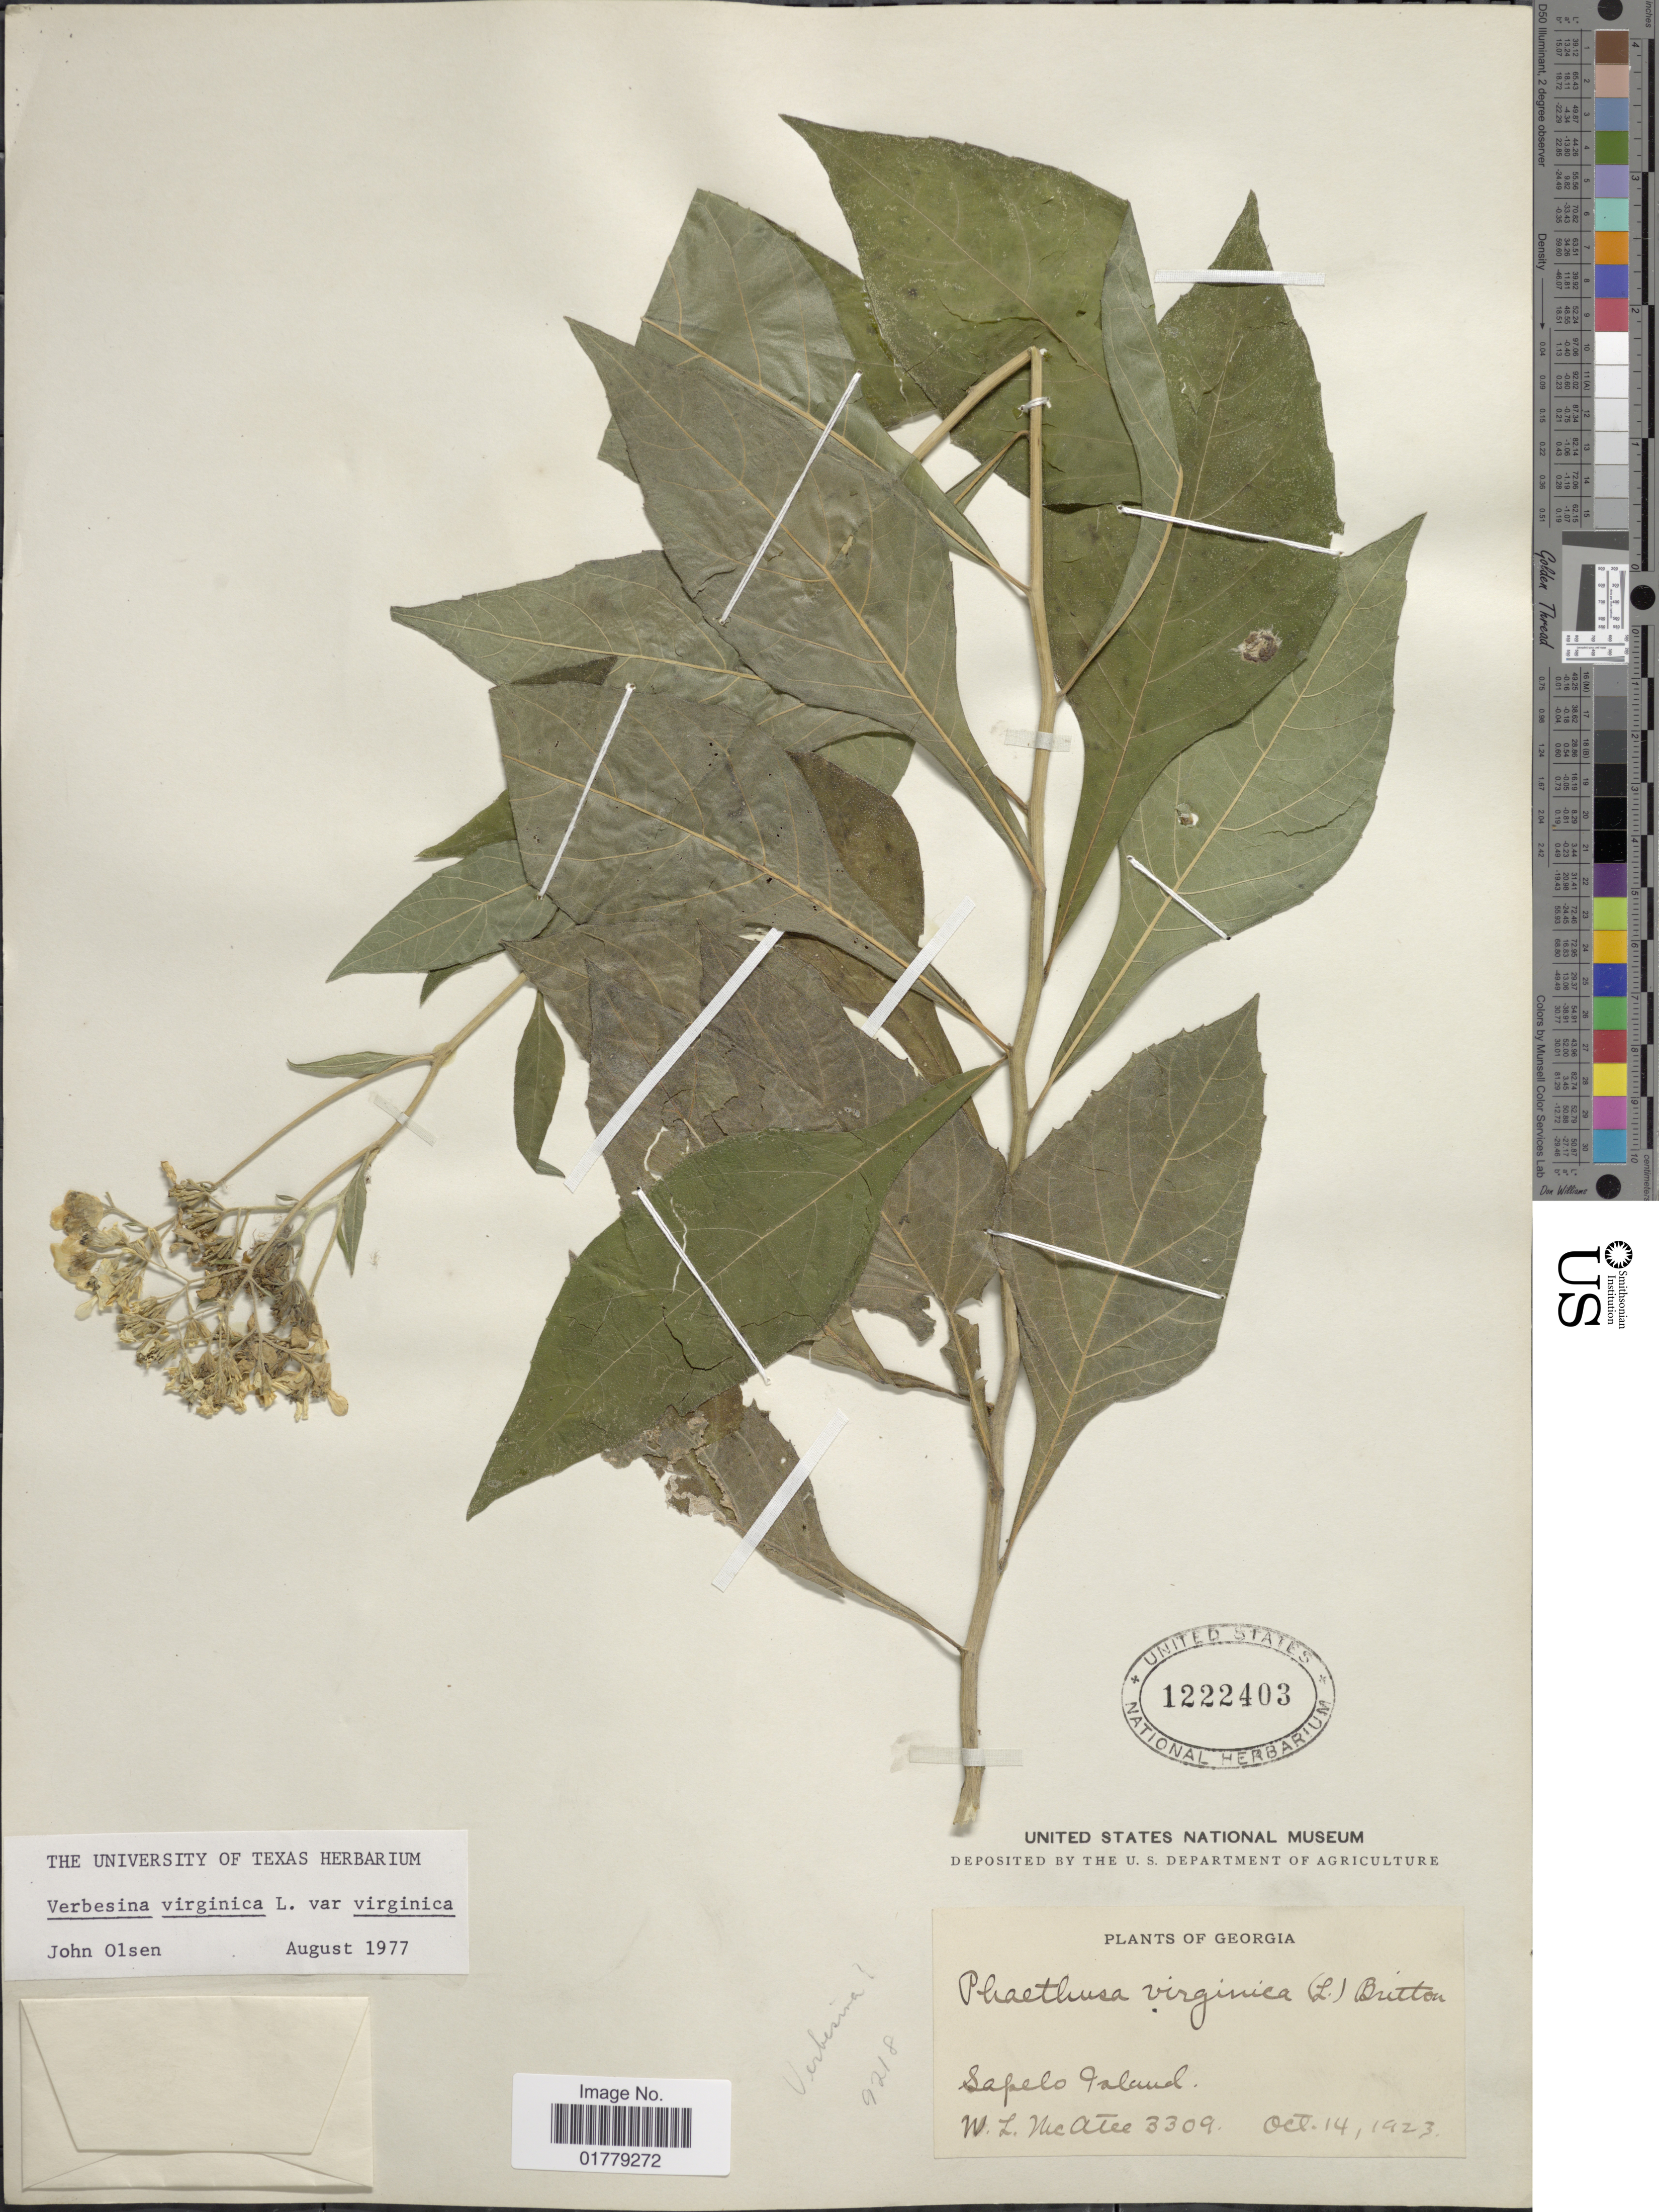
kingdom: Plantae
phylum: Tracheophyta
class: Magnoliopsida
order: Asterales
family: Asteraceae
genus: Verbesina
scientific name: Verbesina virginica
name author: L.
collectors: W. McAtee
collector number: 3309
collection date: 1923-10-14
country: United States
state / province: Georgia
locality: Sapelo Island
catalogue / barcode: US 1222403